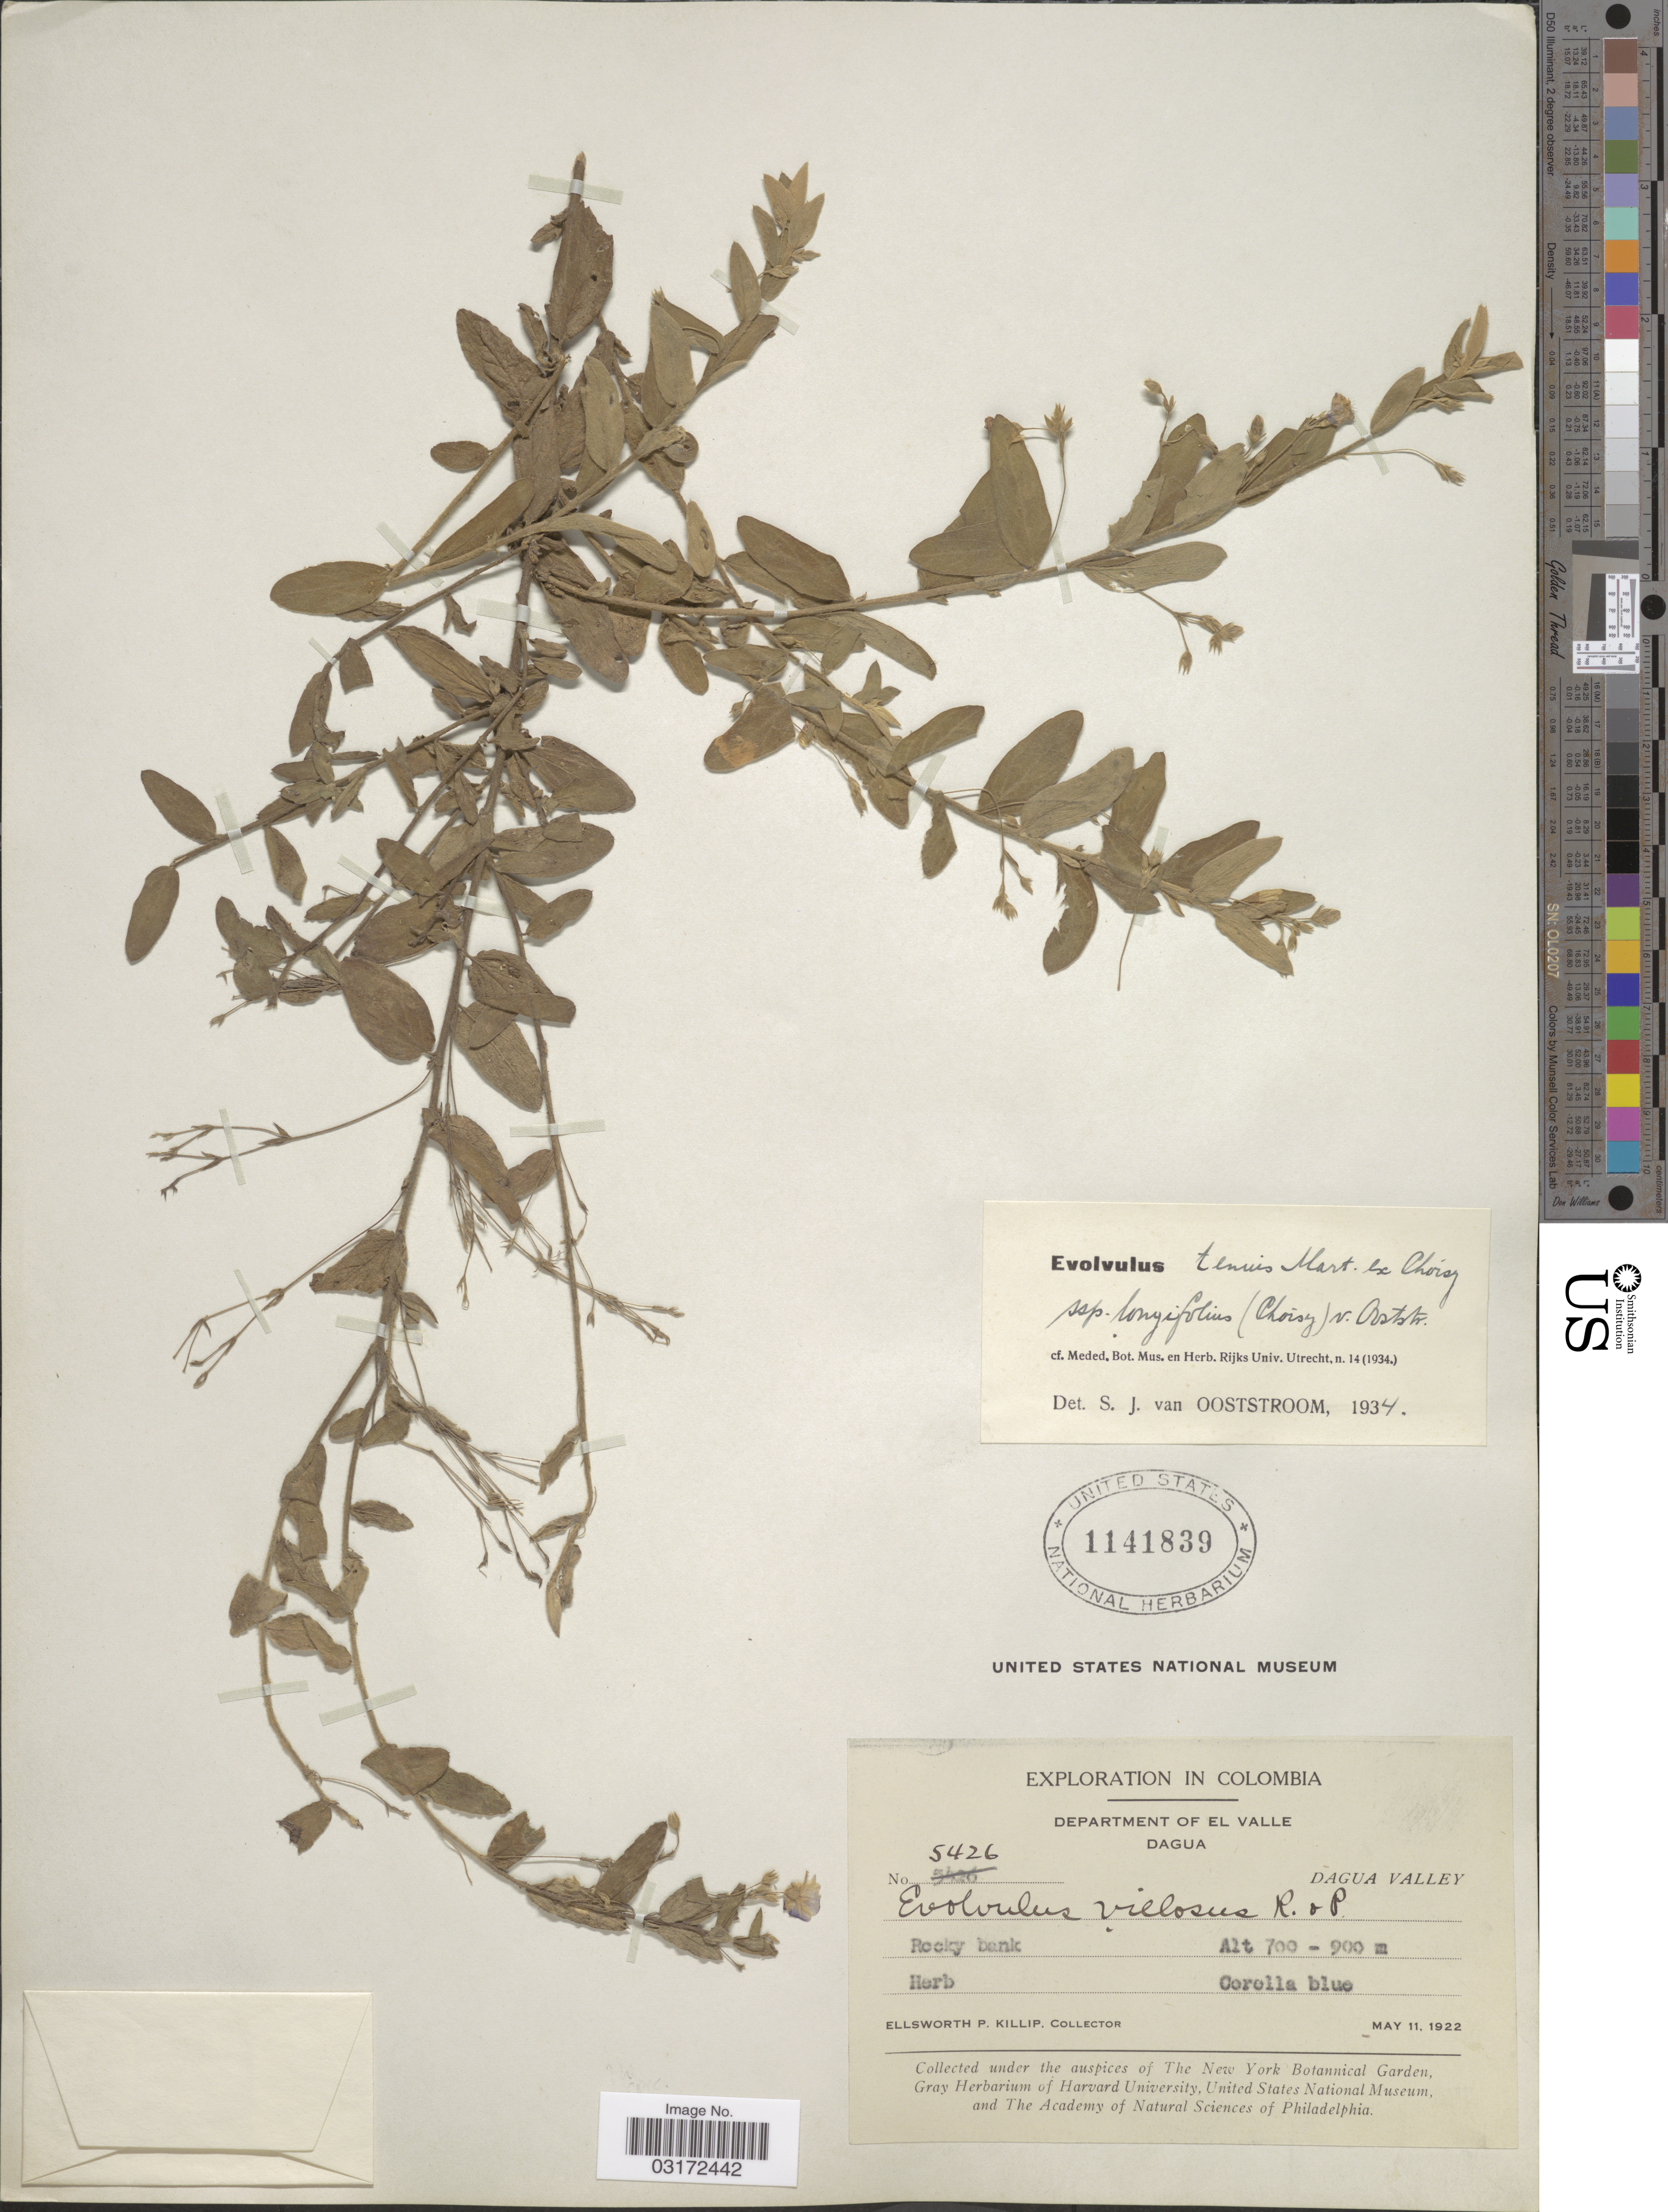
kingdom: Plantae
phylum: Tracheophyta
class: Magnoliopsida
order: Solanales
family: Convolvulaceae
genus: Evolvulus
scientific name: Evolvulus tenuis subsp. longifolius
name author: Mart. ex Choisy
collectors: E. P. Killip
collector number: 5426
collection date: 1922-05-11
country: Colombia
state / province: Valle del Cauca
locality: Department of El Valle. Dagua, Dagua Valley.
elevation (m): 700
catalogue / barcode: US 1141839